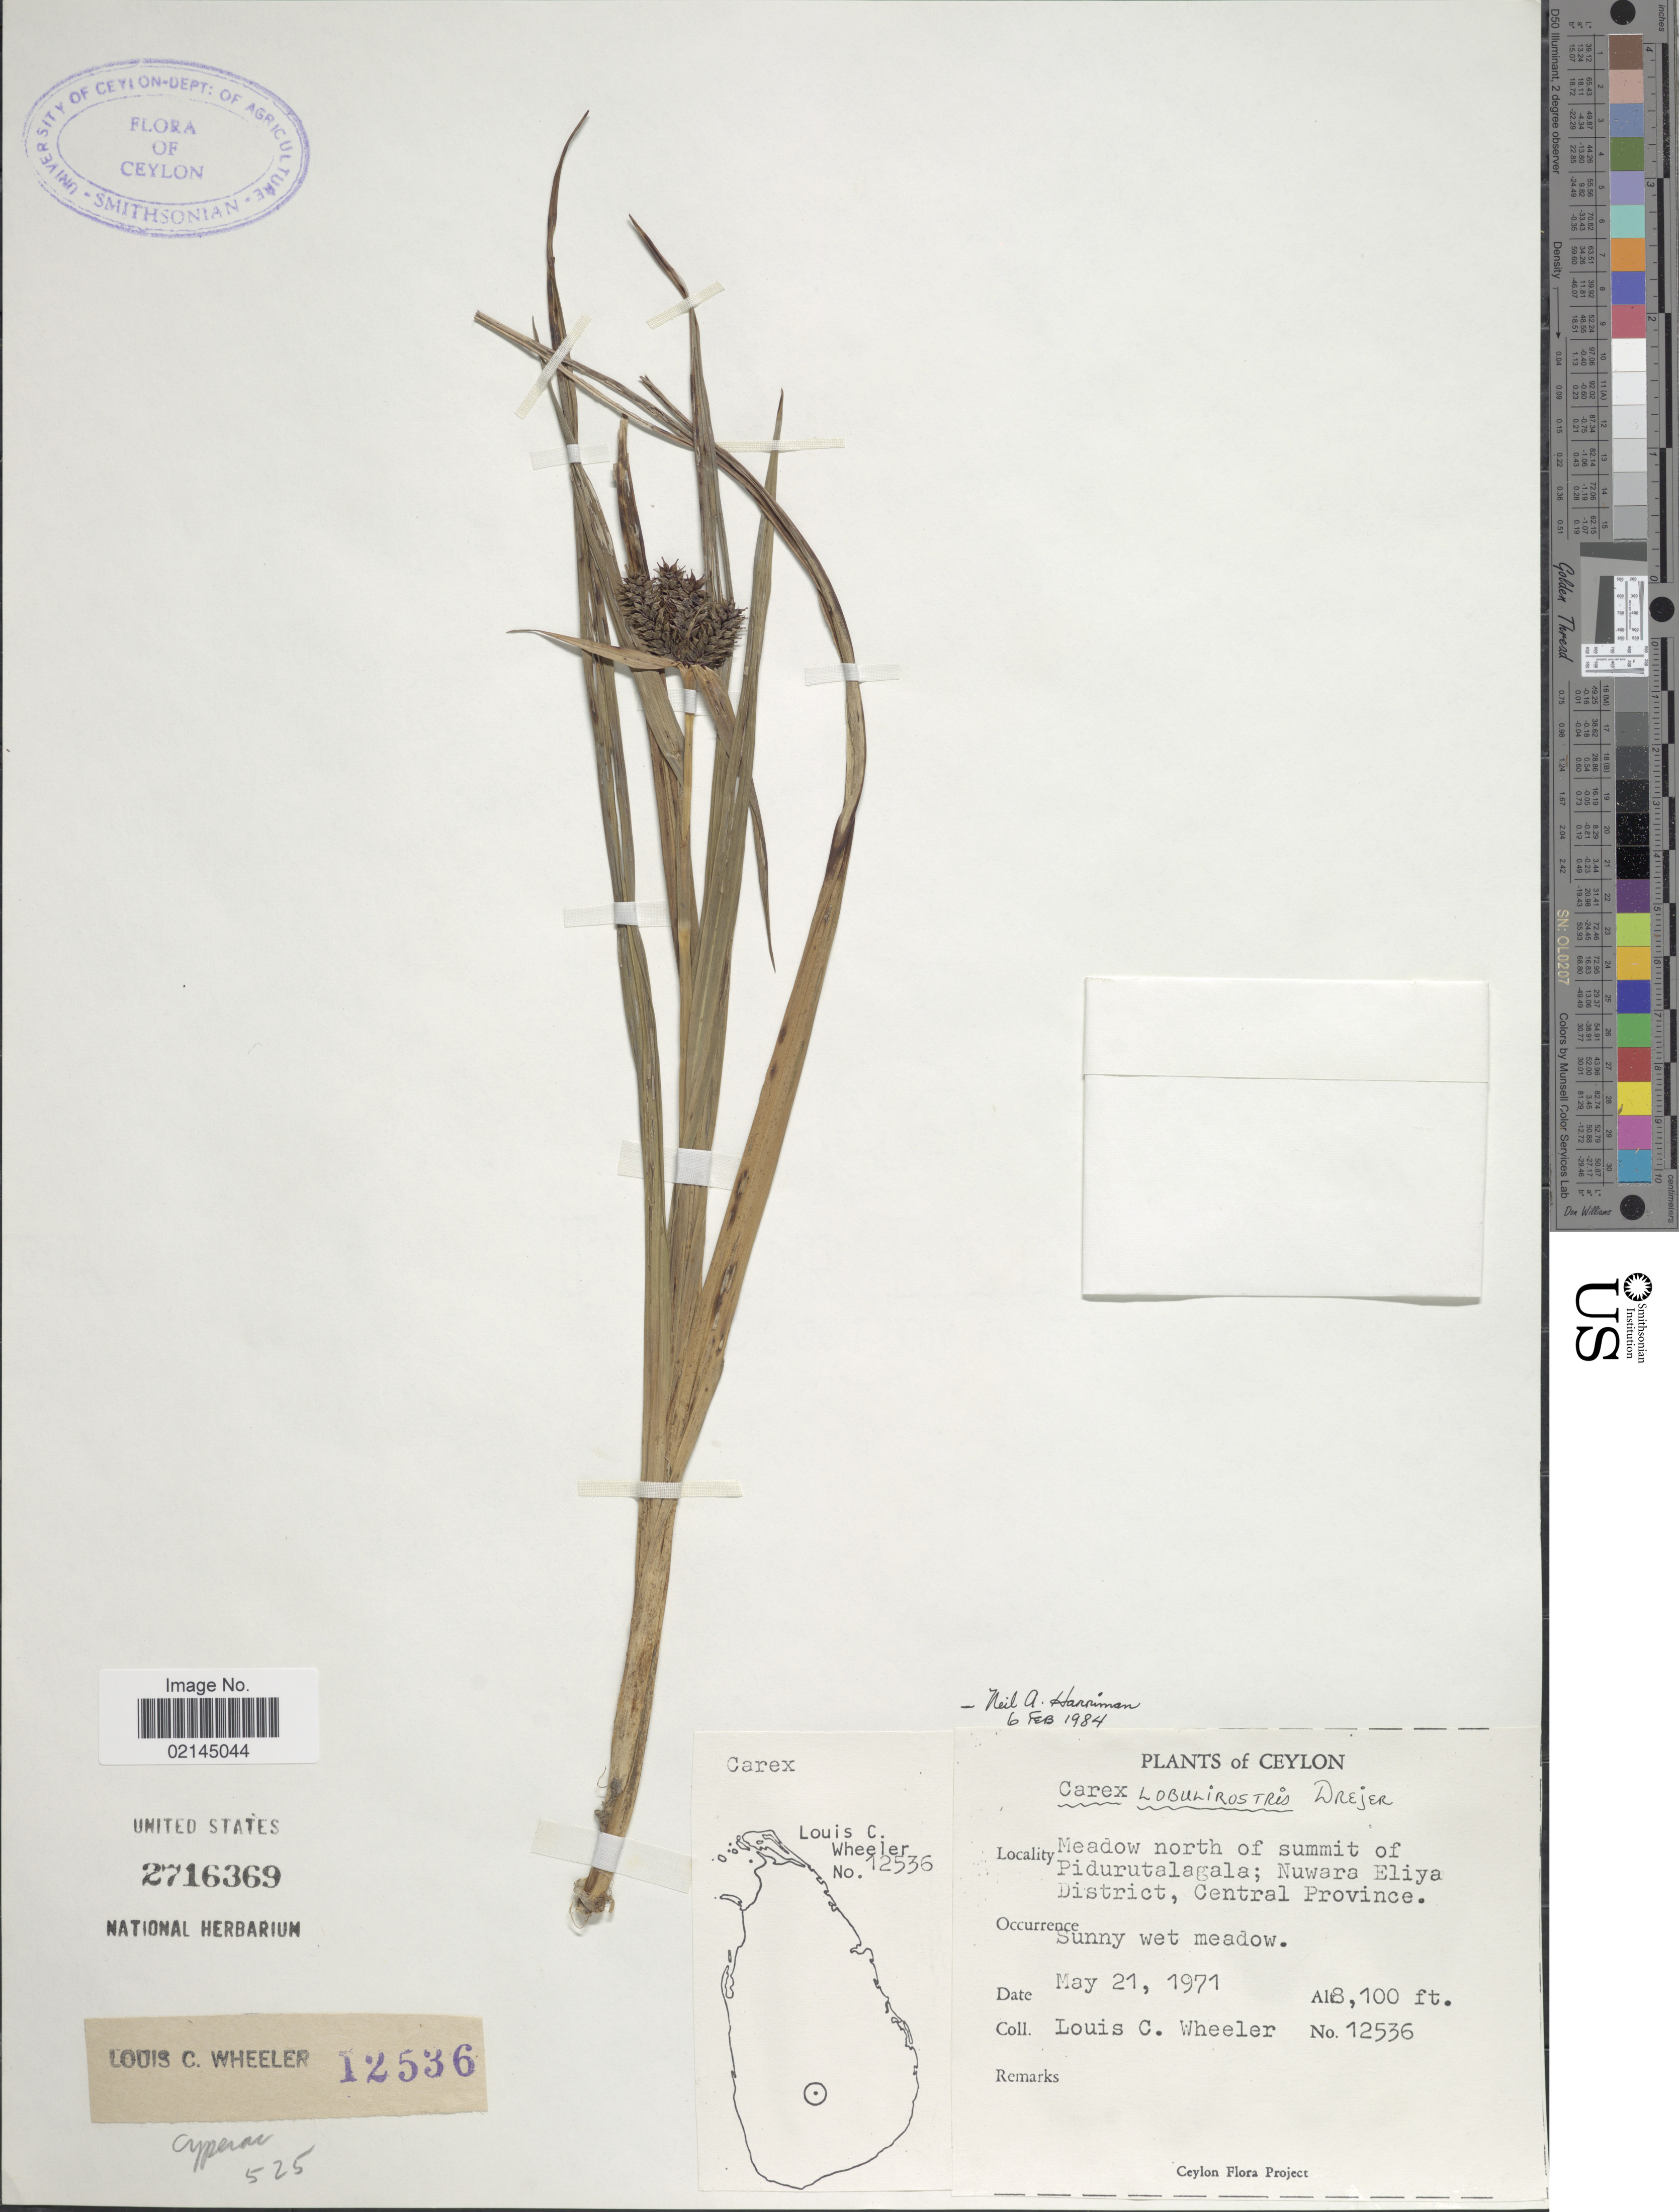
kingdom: Plantae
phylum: Tracheophyta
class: Liliopsida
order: Poales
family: Cyperaceae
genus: Carex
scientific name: Carex lobulirostris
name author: Drejer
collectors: L. C. Wheeler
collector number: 12536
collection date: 1971-05-21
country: Sri Lanka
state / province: Central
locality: Ceylon, meadow north of summit of Pidurutalagala; Nuwara Eliya District, Central Province, sunny wet meadow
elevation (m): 2469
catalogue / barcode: US 2716369